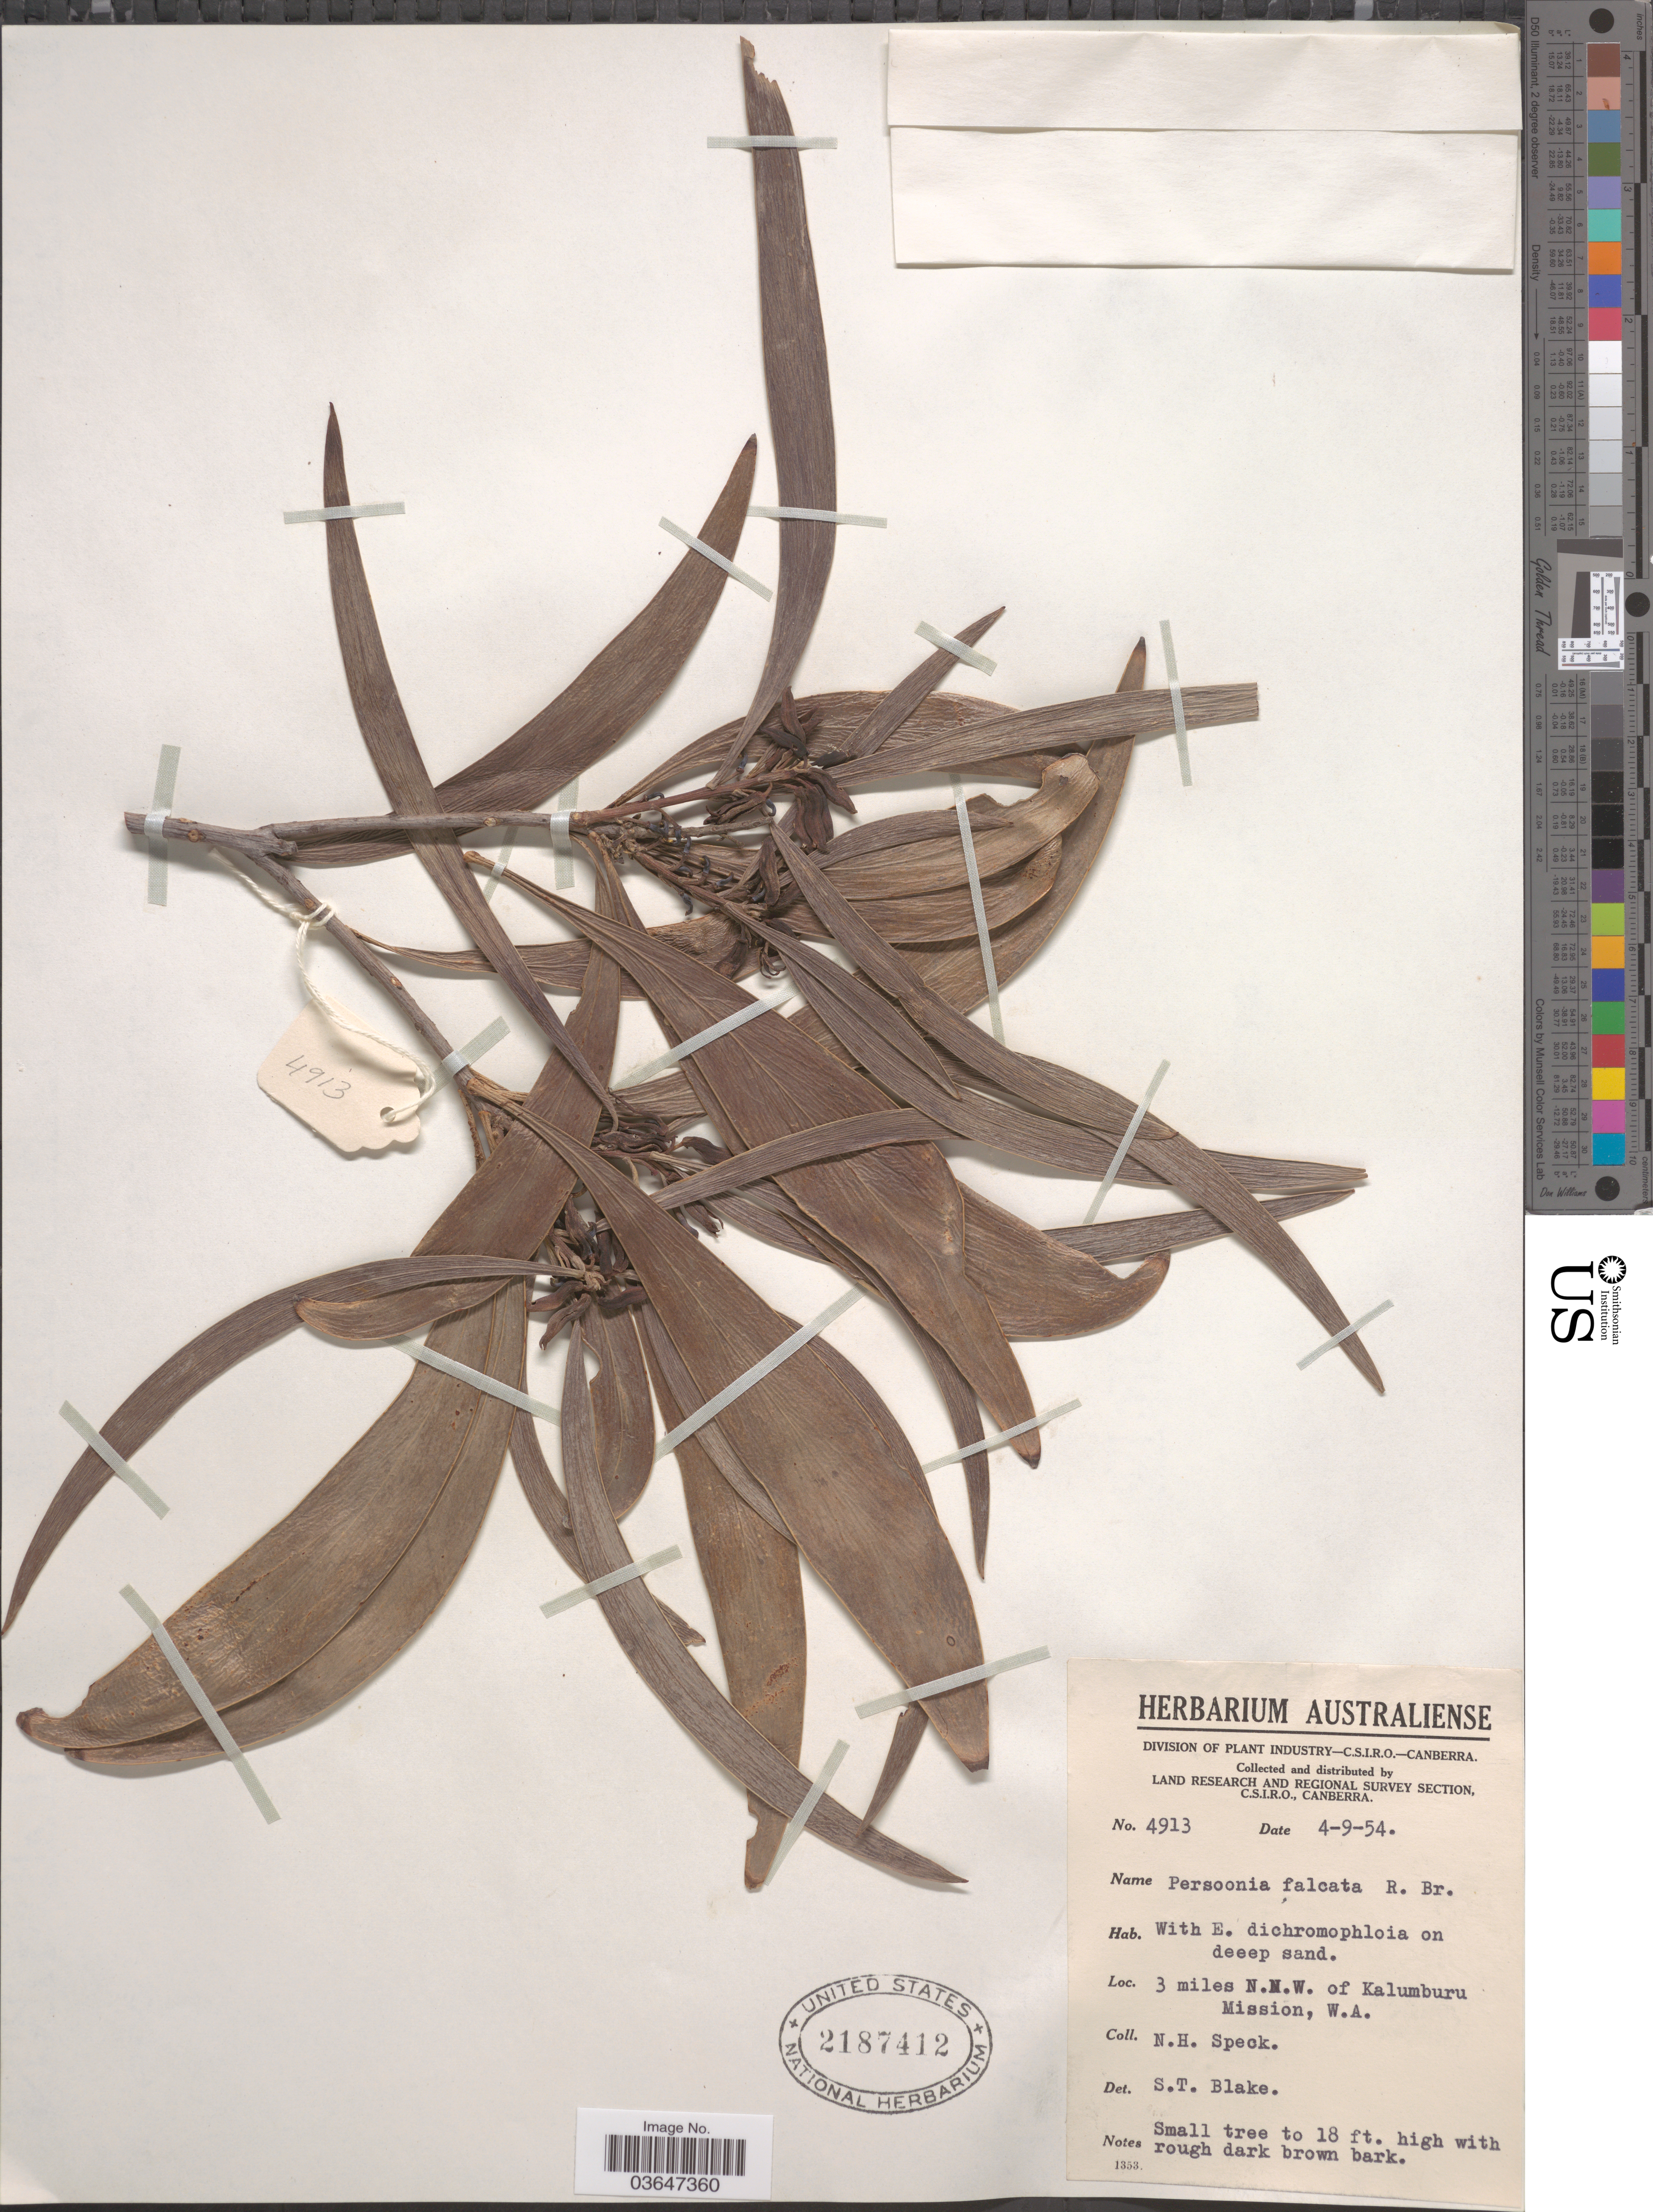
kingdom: Plantae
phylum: Tracheophyta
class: Magnoliopsida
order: Proteales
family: Proteaceae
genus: Persoonia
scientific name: Persoonia falcata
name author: R. Br.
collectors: N. Speck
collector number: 4913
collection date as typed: Transcribed d/m/y: 4/9/54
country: Australia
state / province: Western Australia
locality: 3 miles N.N.W. of Kalumburu Mission. W.A.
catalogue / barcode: US 2187412